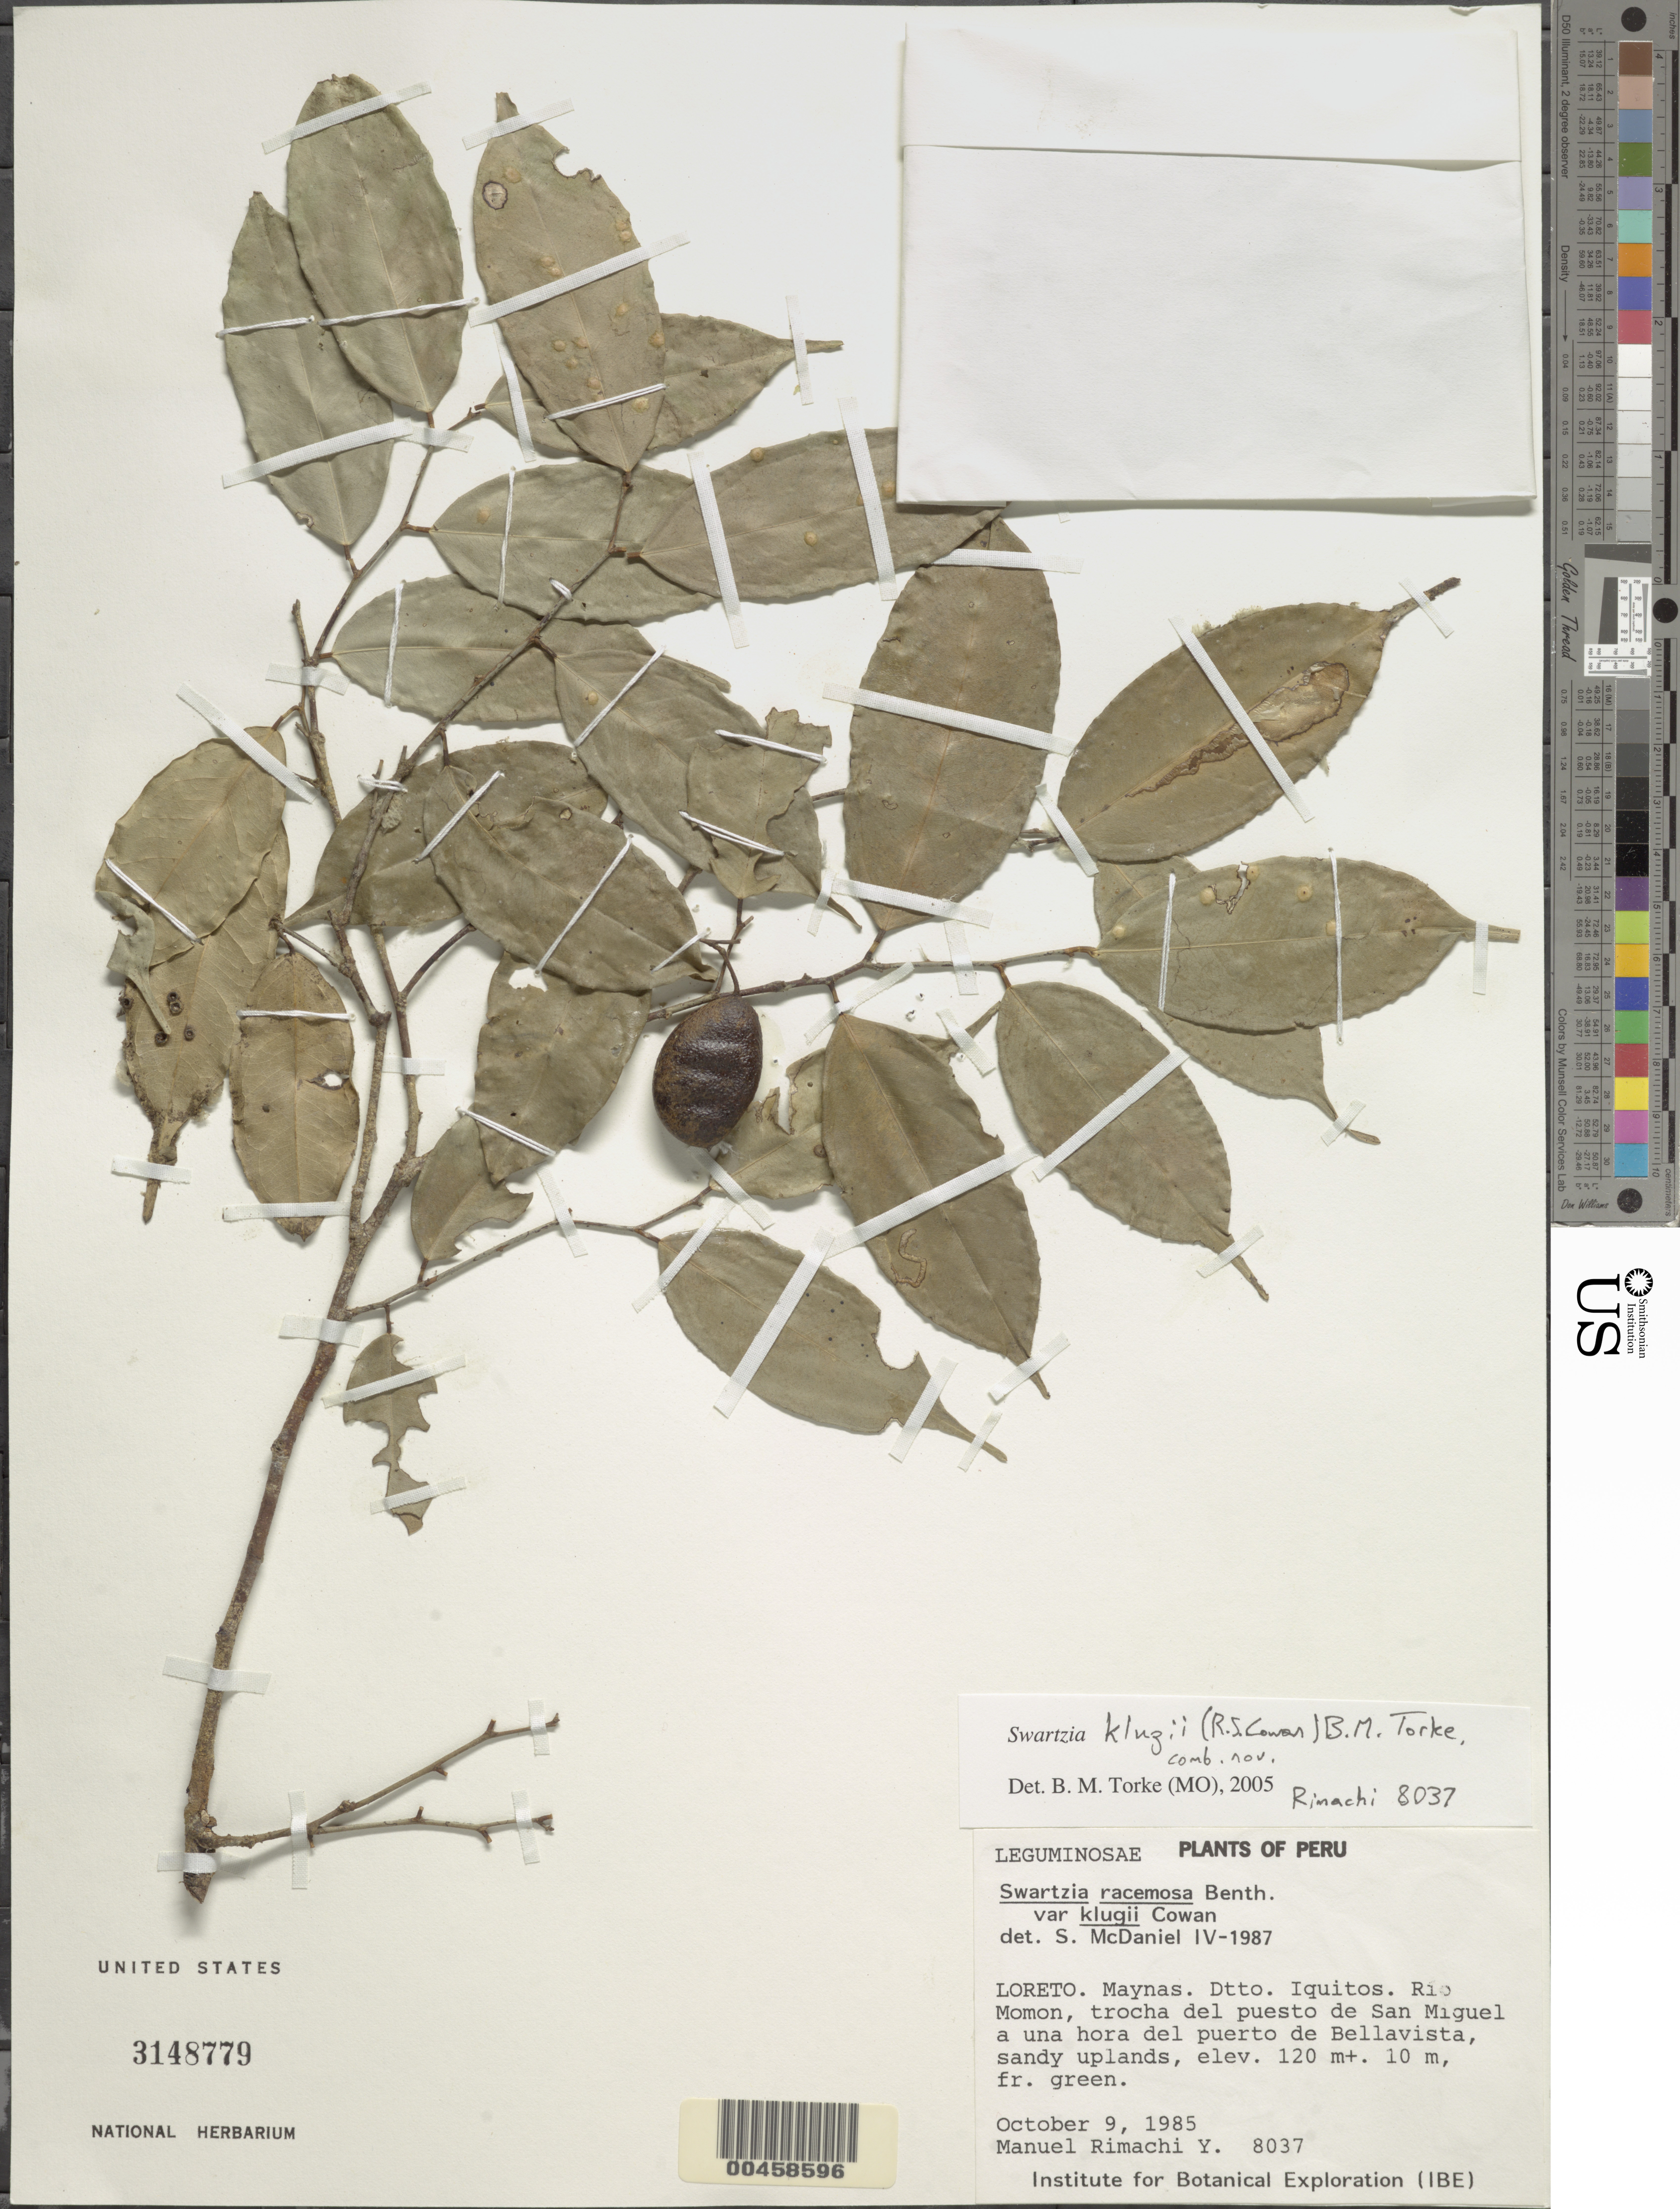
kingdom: Plantae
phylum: Tracheophyta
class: Magnoliopsida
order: Fabales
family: Fabaceae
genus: Swartzia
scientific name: Swartzia klugii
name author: (R.S. Cowan) Torke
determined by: McDaniel, Sidney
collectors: M. Rimachi Y.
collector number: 8037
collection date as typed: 09 Oct 1985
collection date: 1985-10-09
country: Peru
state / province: Loreto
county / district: Maynas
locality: Rio Momon, trocha del puesto de Dan Miguel a una hora del puerto de Bellavista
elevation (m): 120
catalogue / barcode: US 3148779